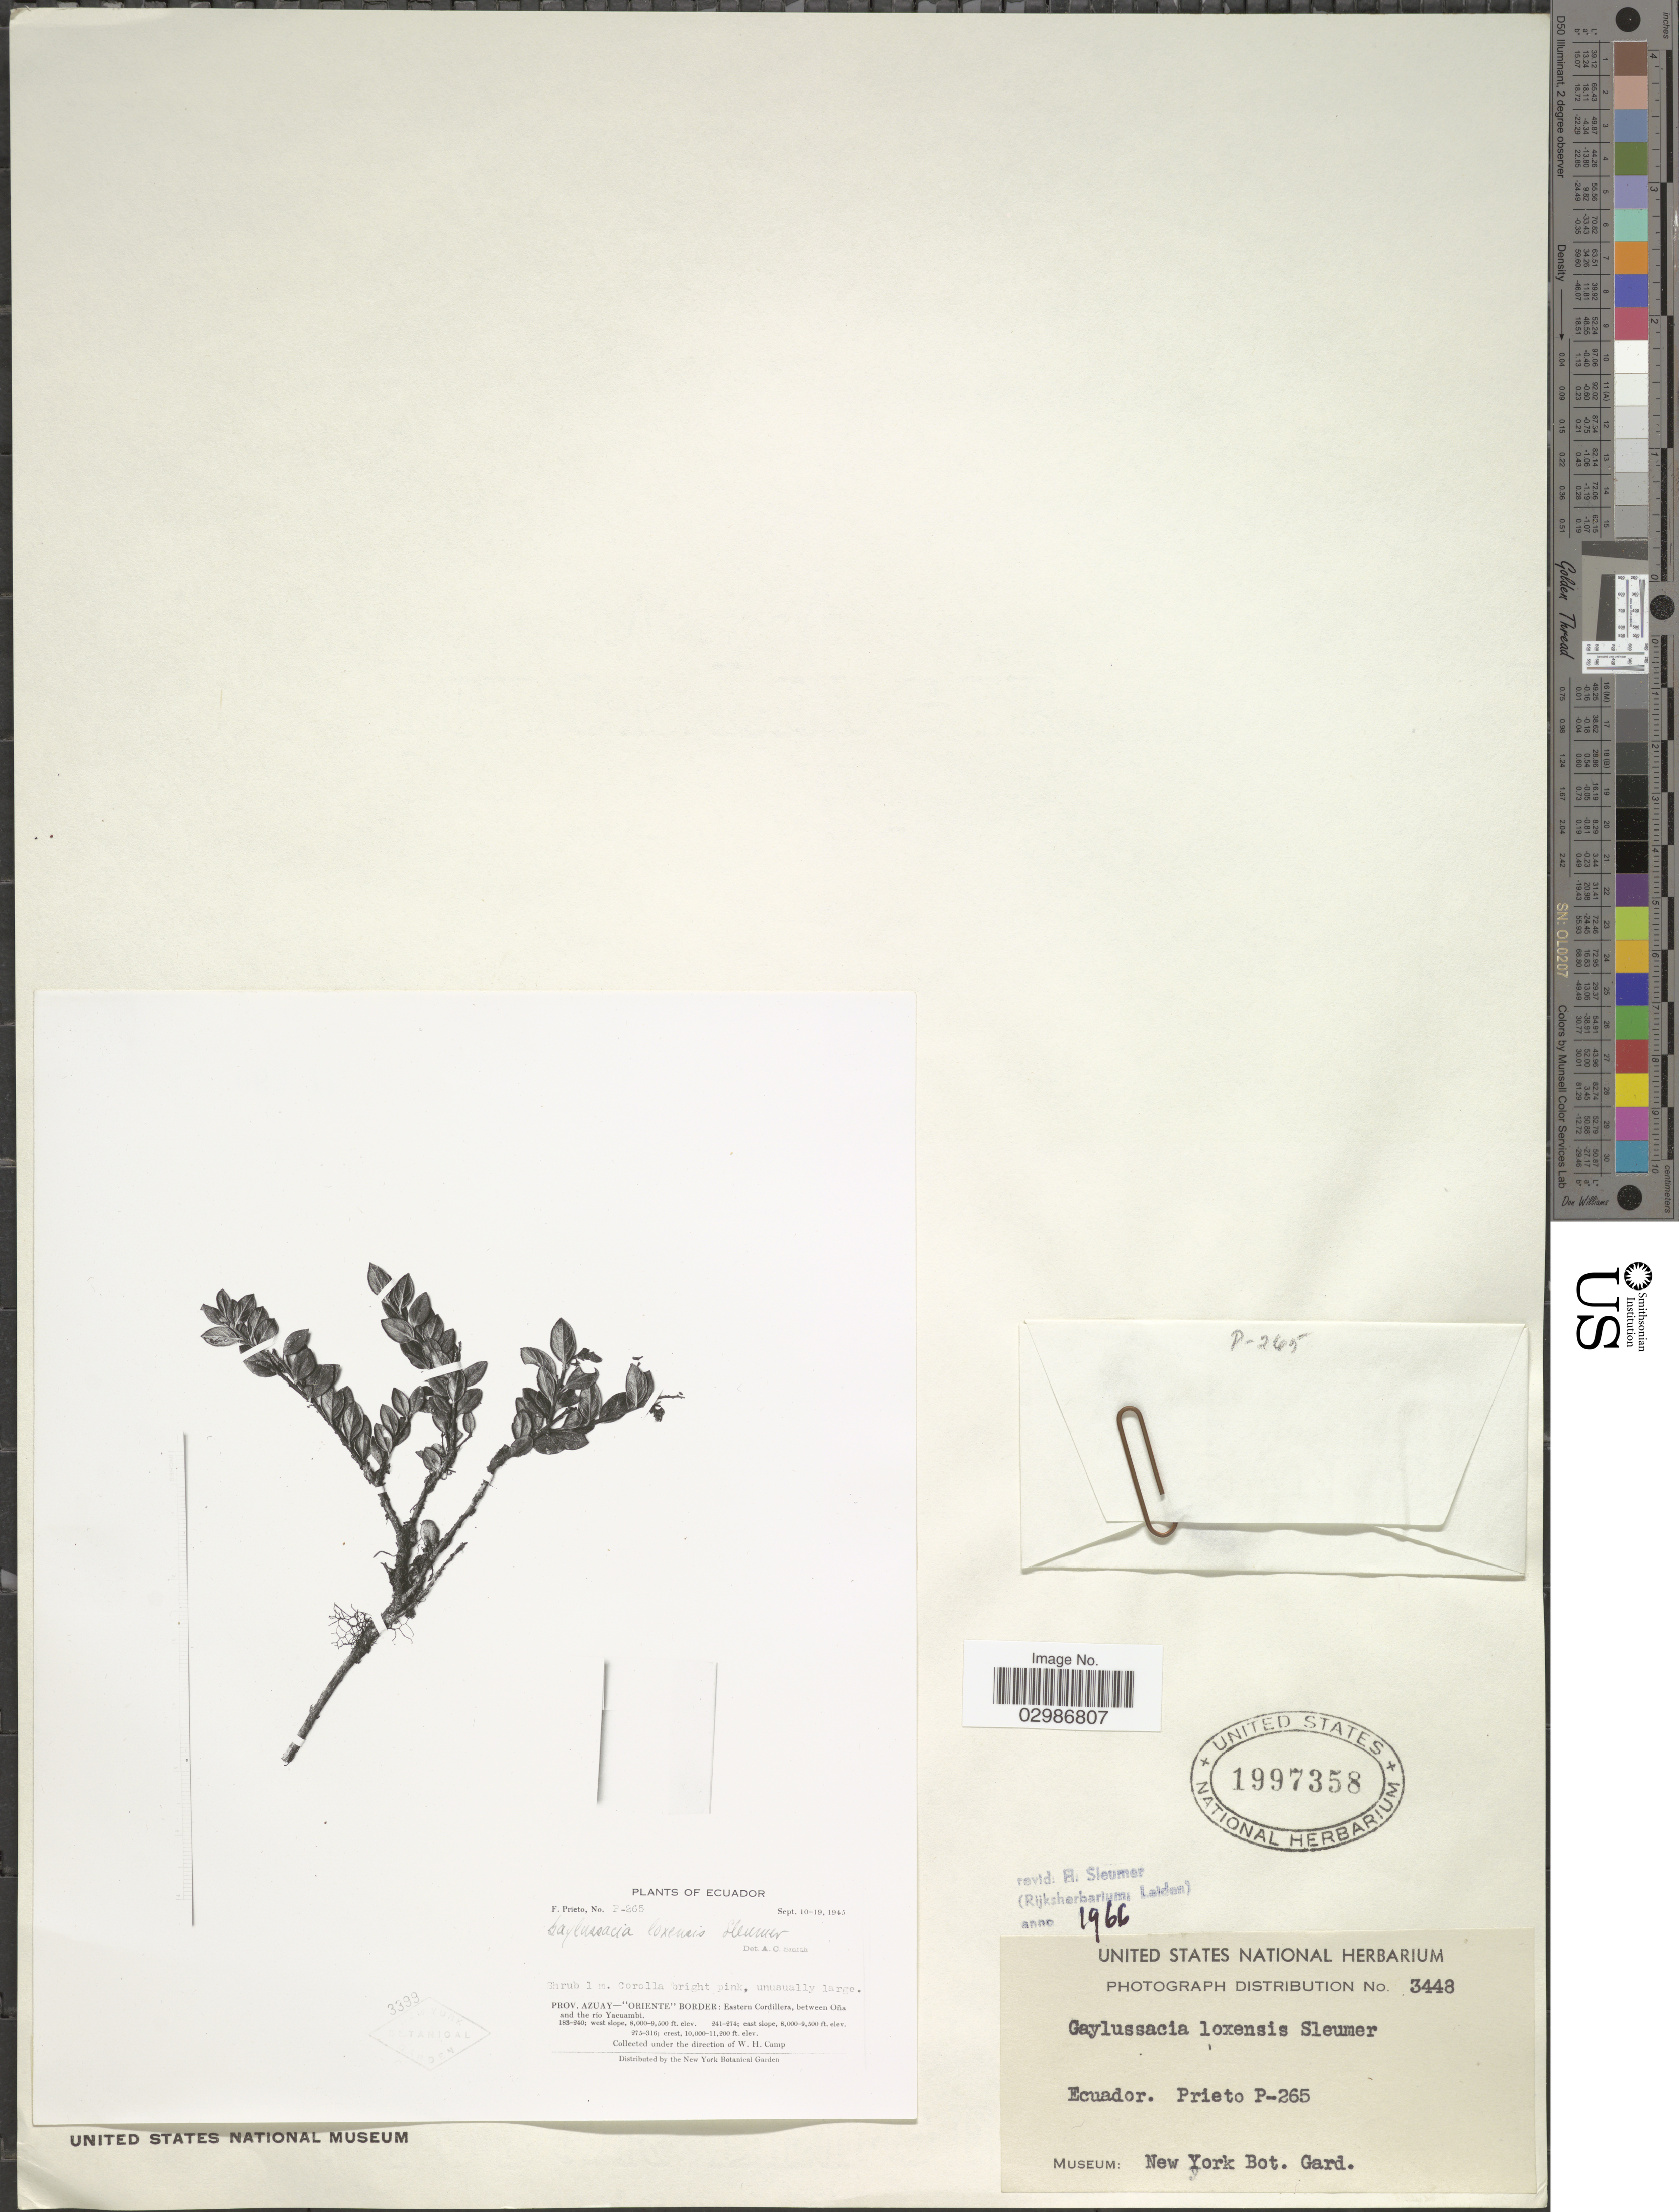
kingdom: Plantae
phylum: Tracheophyta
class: Magnoliopsida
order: Ericales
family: Ericaceae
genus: Gaylussacia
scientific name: Gaylussacia loxensis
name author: Sleumer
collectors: F. Prieto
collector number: P-265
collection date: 1945-09-10/1945-09-19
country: Ecuador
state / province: Azuay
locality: Oriente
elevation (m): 2438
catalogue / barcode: US 1997358